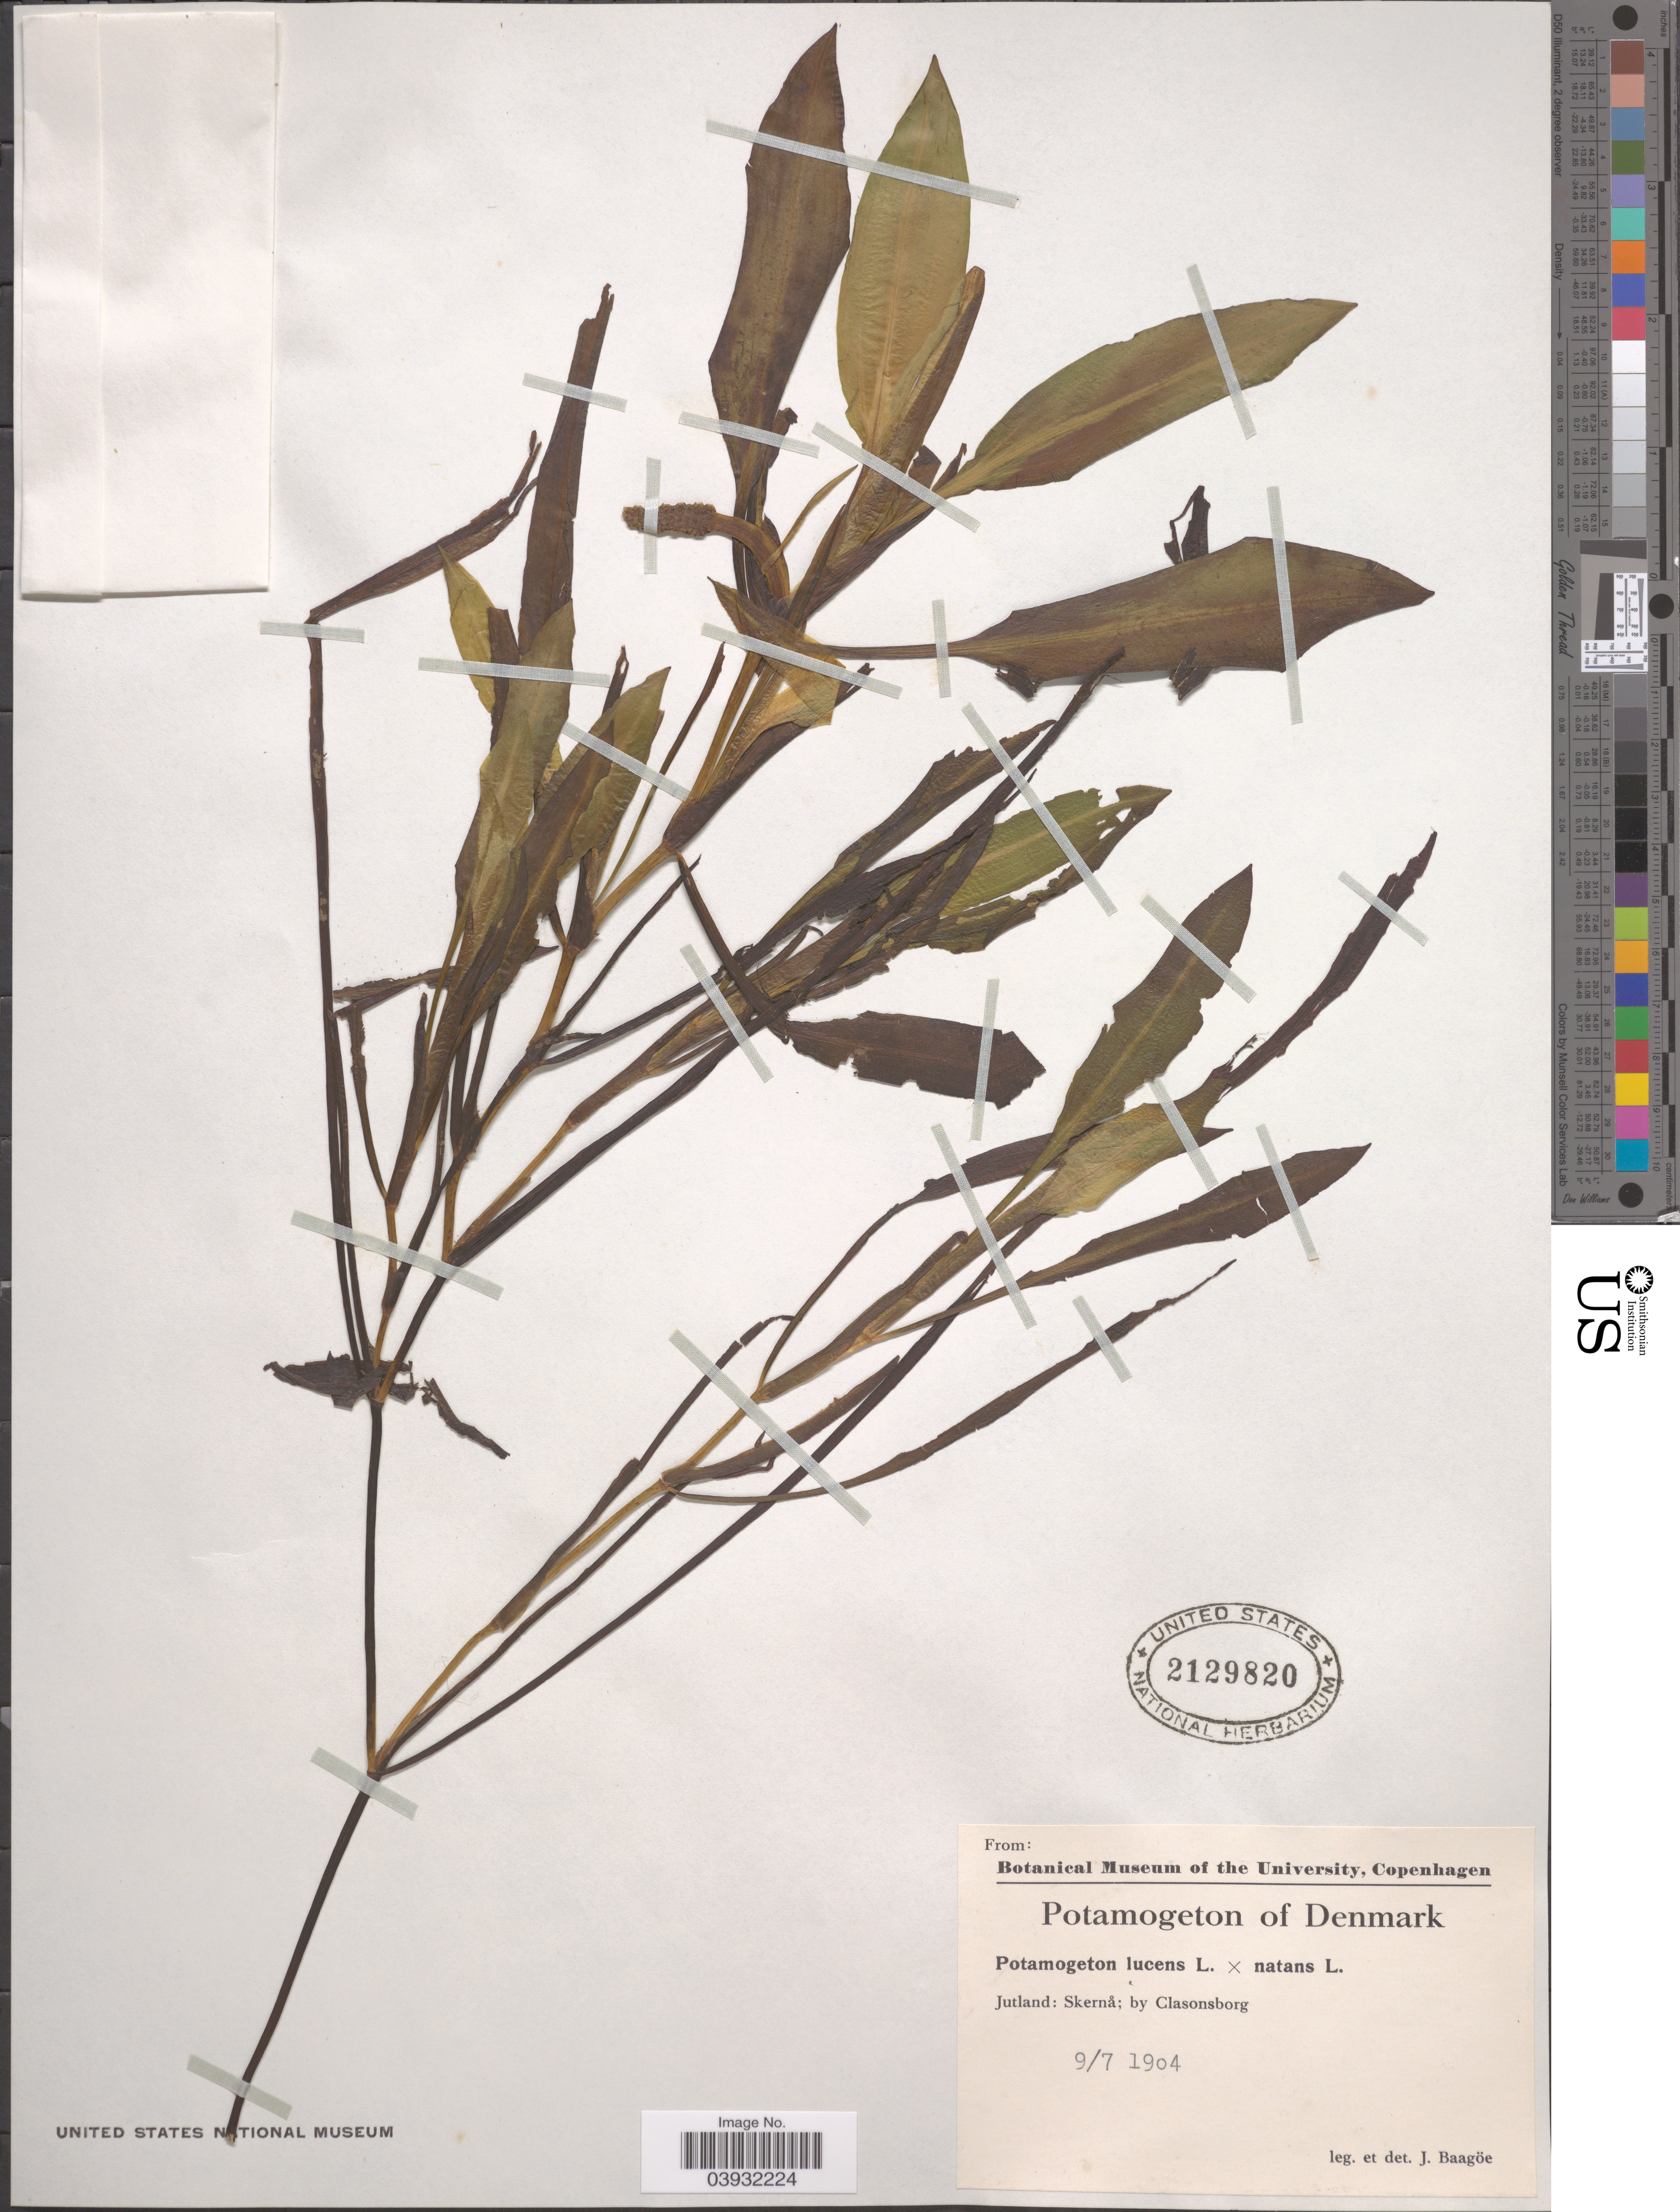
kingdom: Plantae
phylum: Tracheophyta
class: Liliopsida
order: Alismatales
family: Potamogetonaceae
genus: Potamogeton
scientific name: Potamogeton lucens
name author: L.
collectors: J. Baagoe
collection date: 1904-07-09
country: Denmark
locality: Jutland: Skernå; by Clasonsborg.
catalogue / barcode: US 2129820